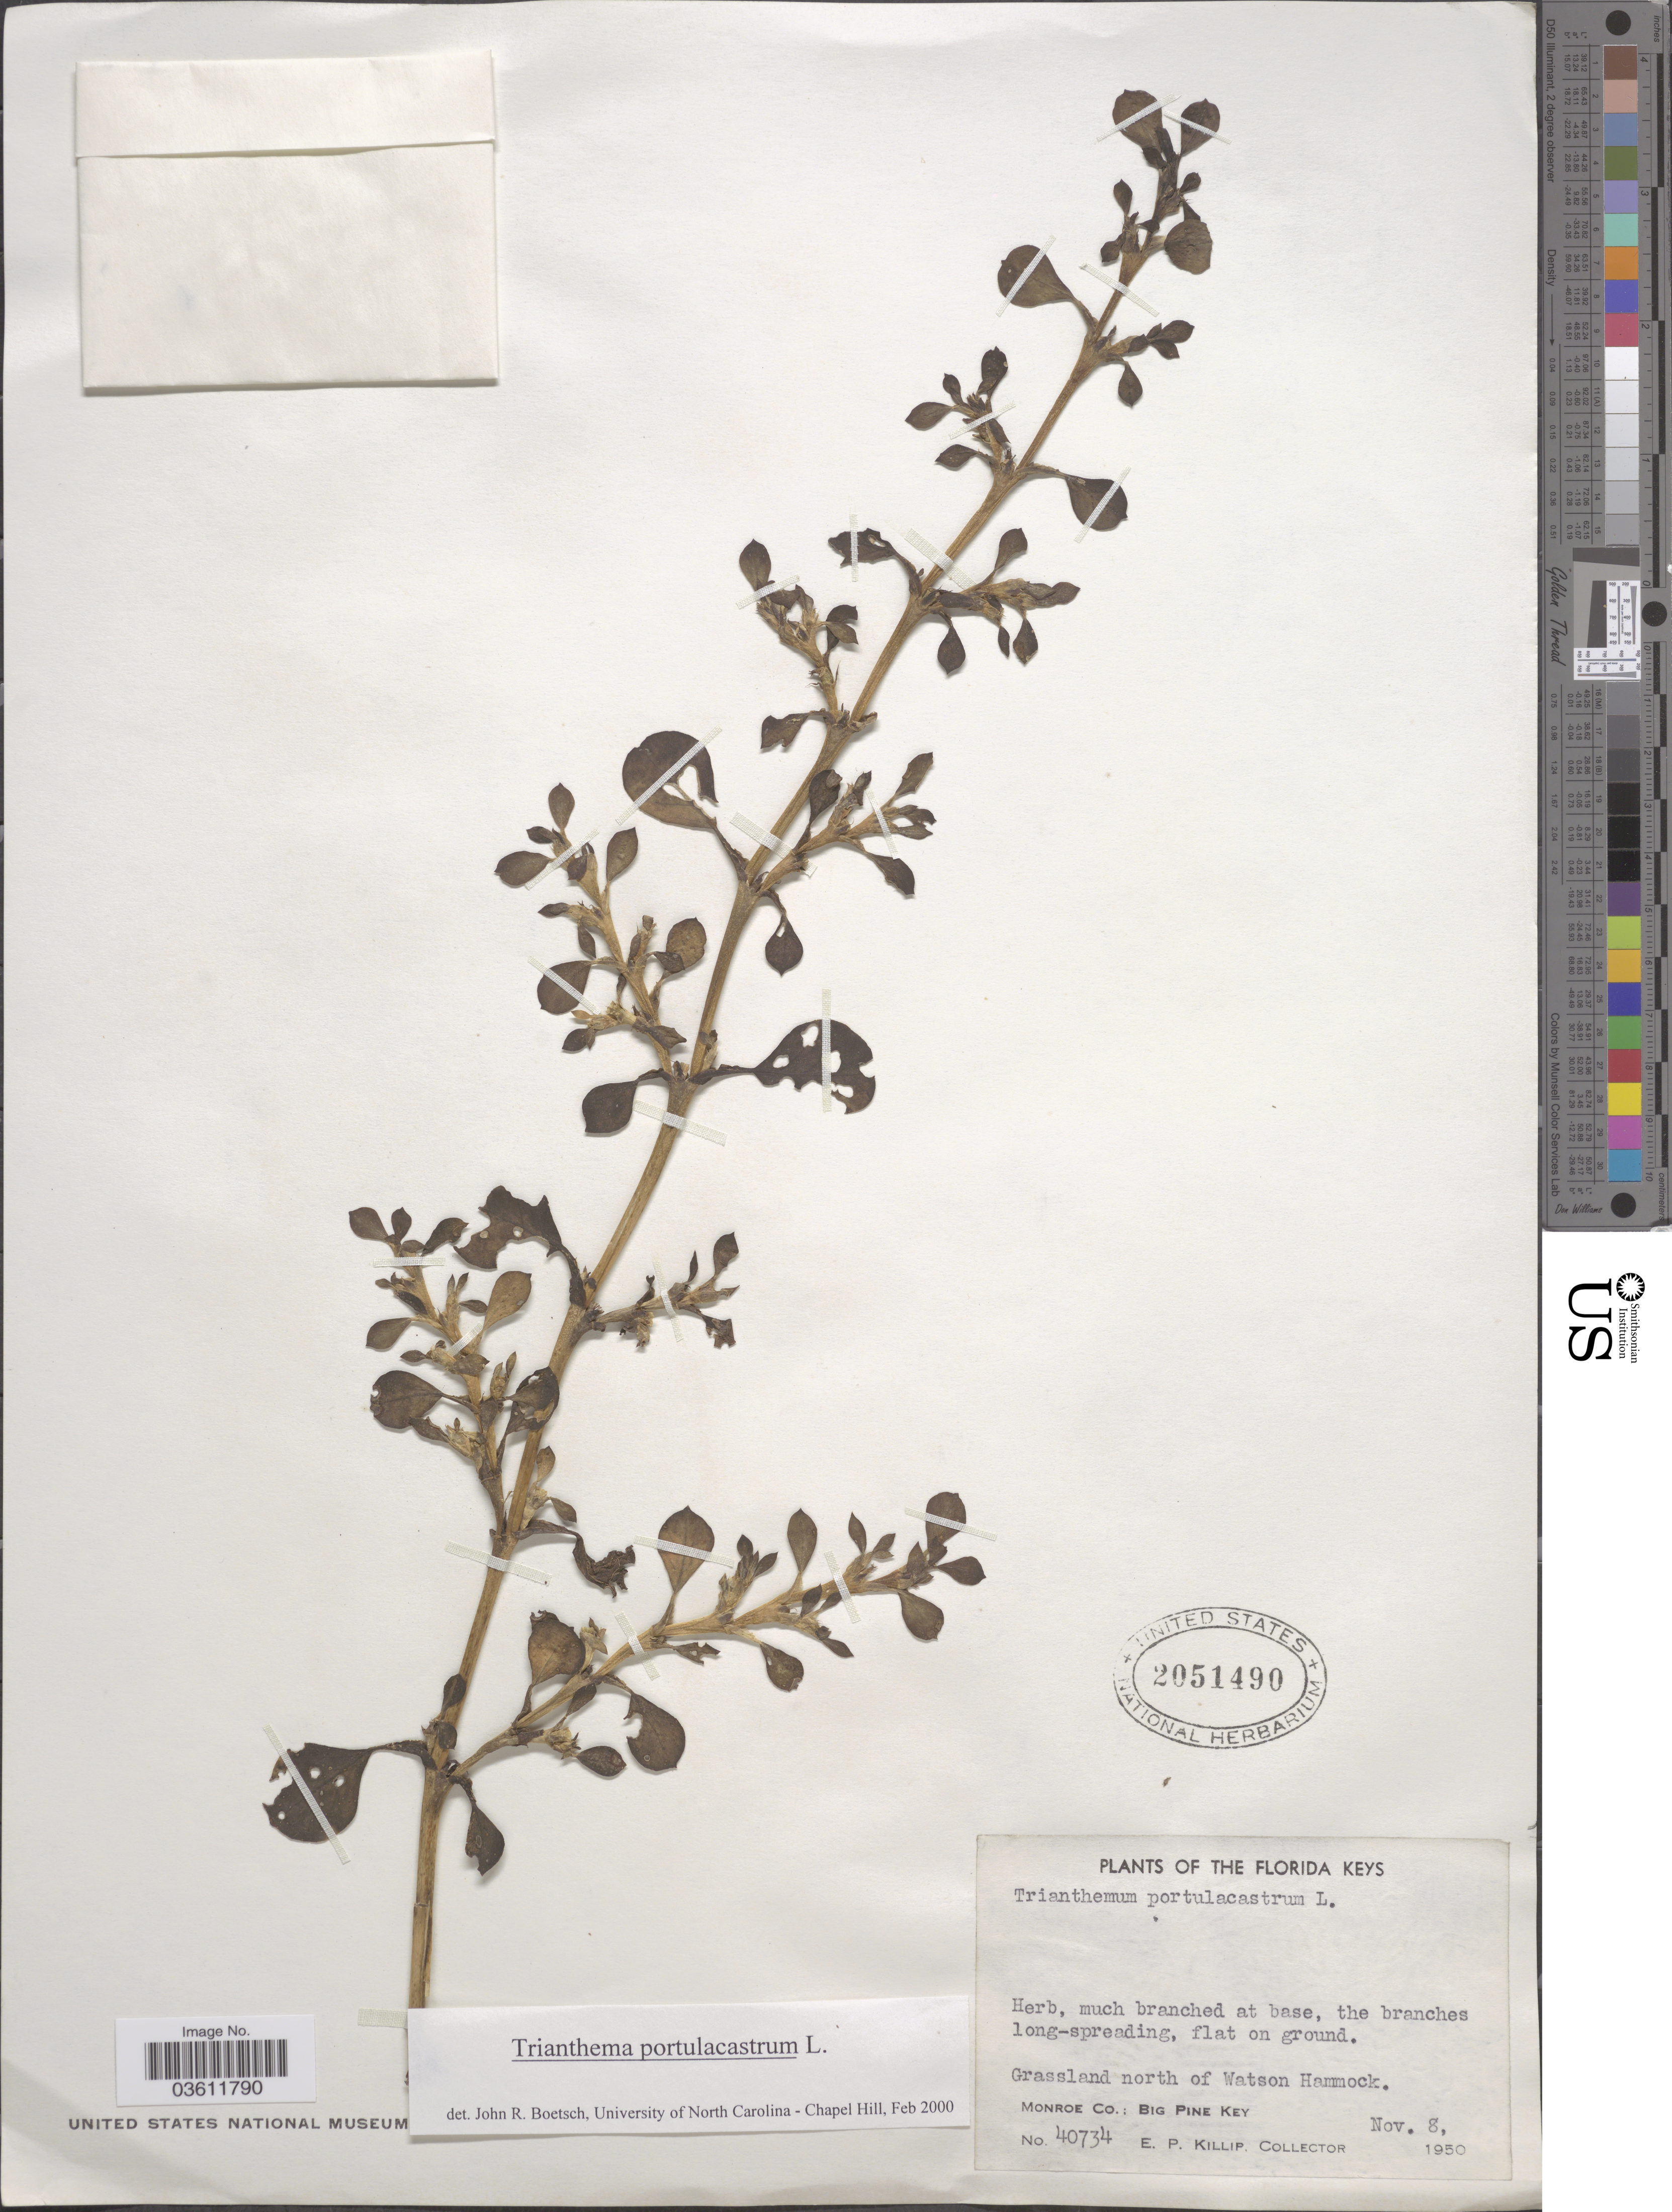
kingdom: Plantae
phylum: Tracheophyta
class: Magnoliopsida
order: Caryophyllales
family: Aizoaceae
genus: Trianthema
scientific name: Trianthema portulacastrum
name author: L.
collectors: E. P. Killip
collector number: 40734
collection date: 1950-11-08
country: United States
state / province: Florida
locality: The Florida Keys. Grassland north of Watson Hammock. Monroe Co.: Big Pine Key.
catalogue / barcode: US 2051490